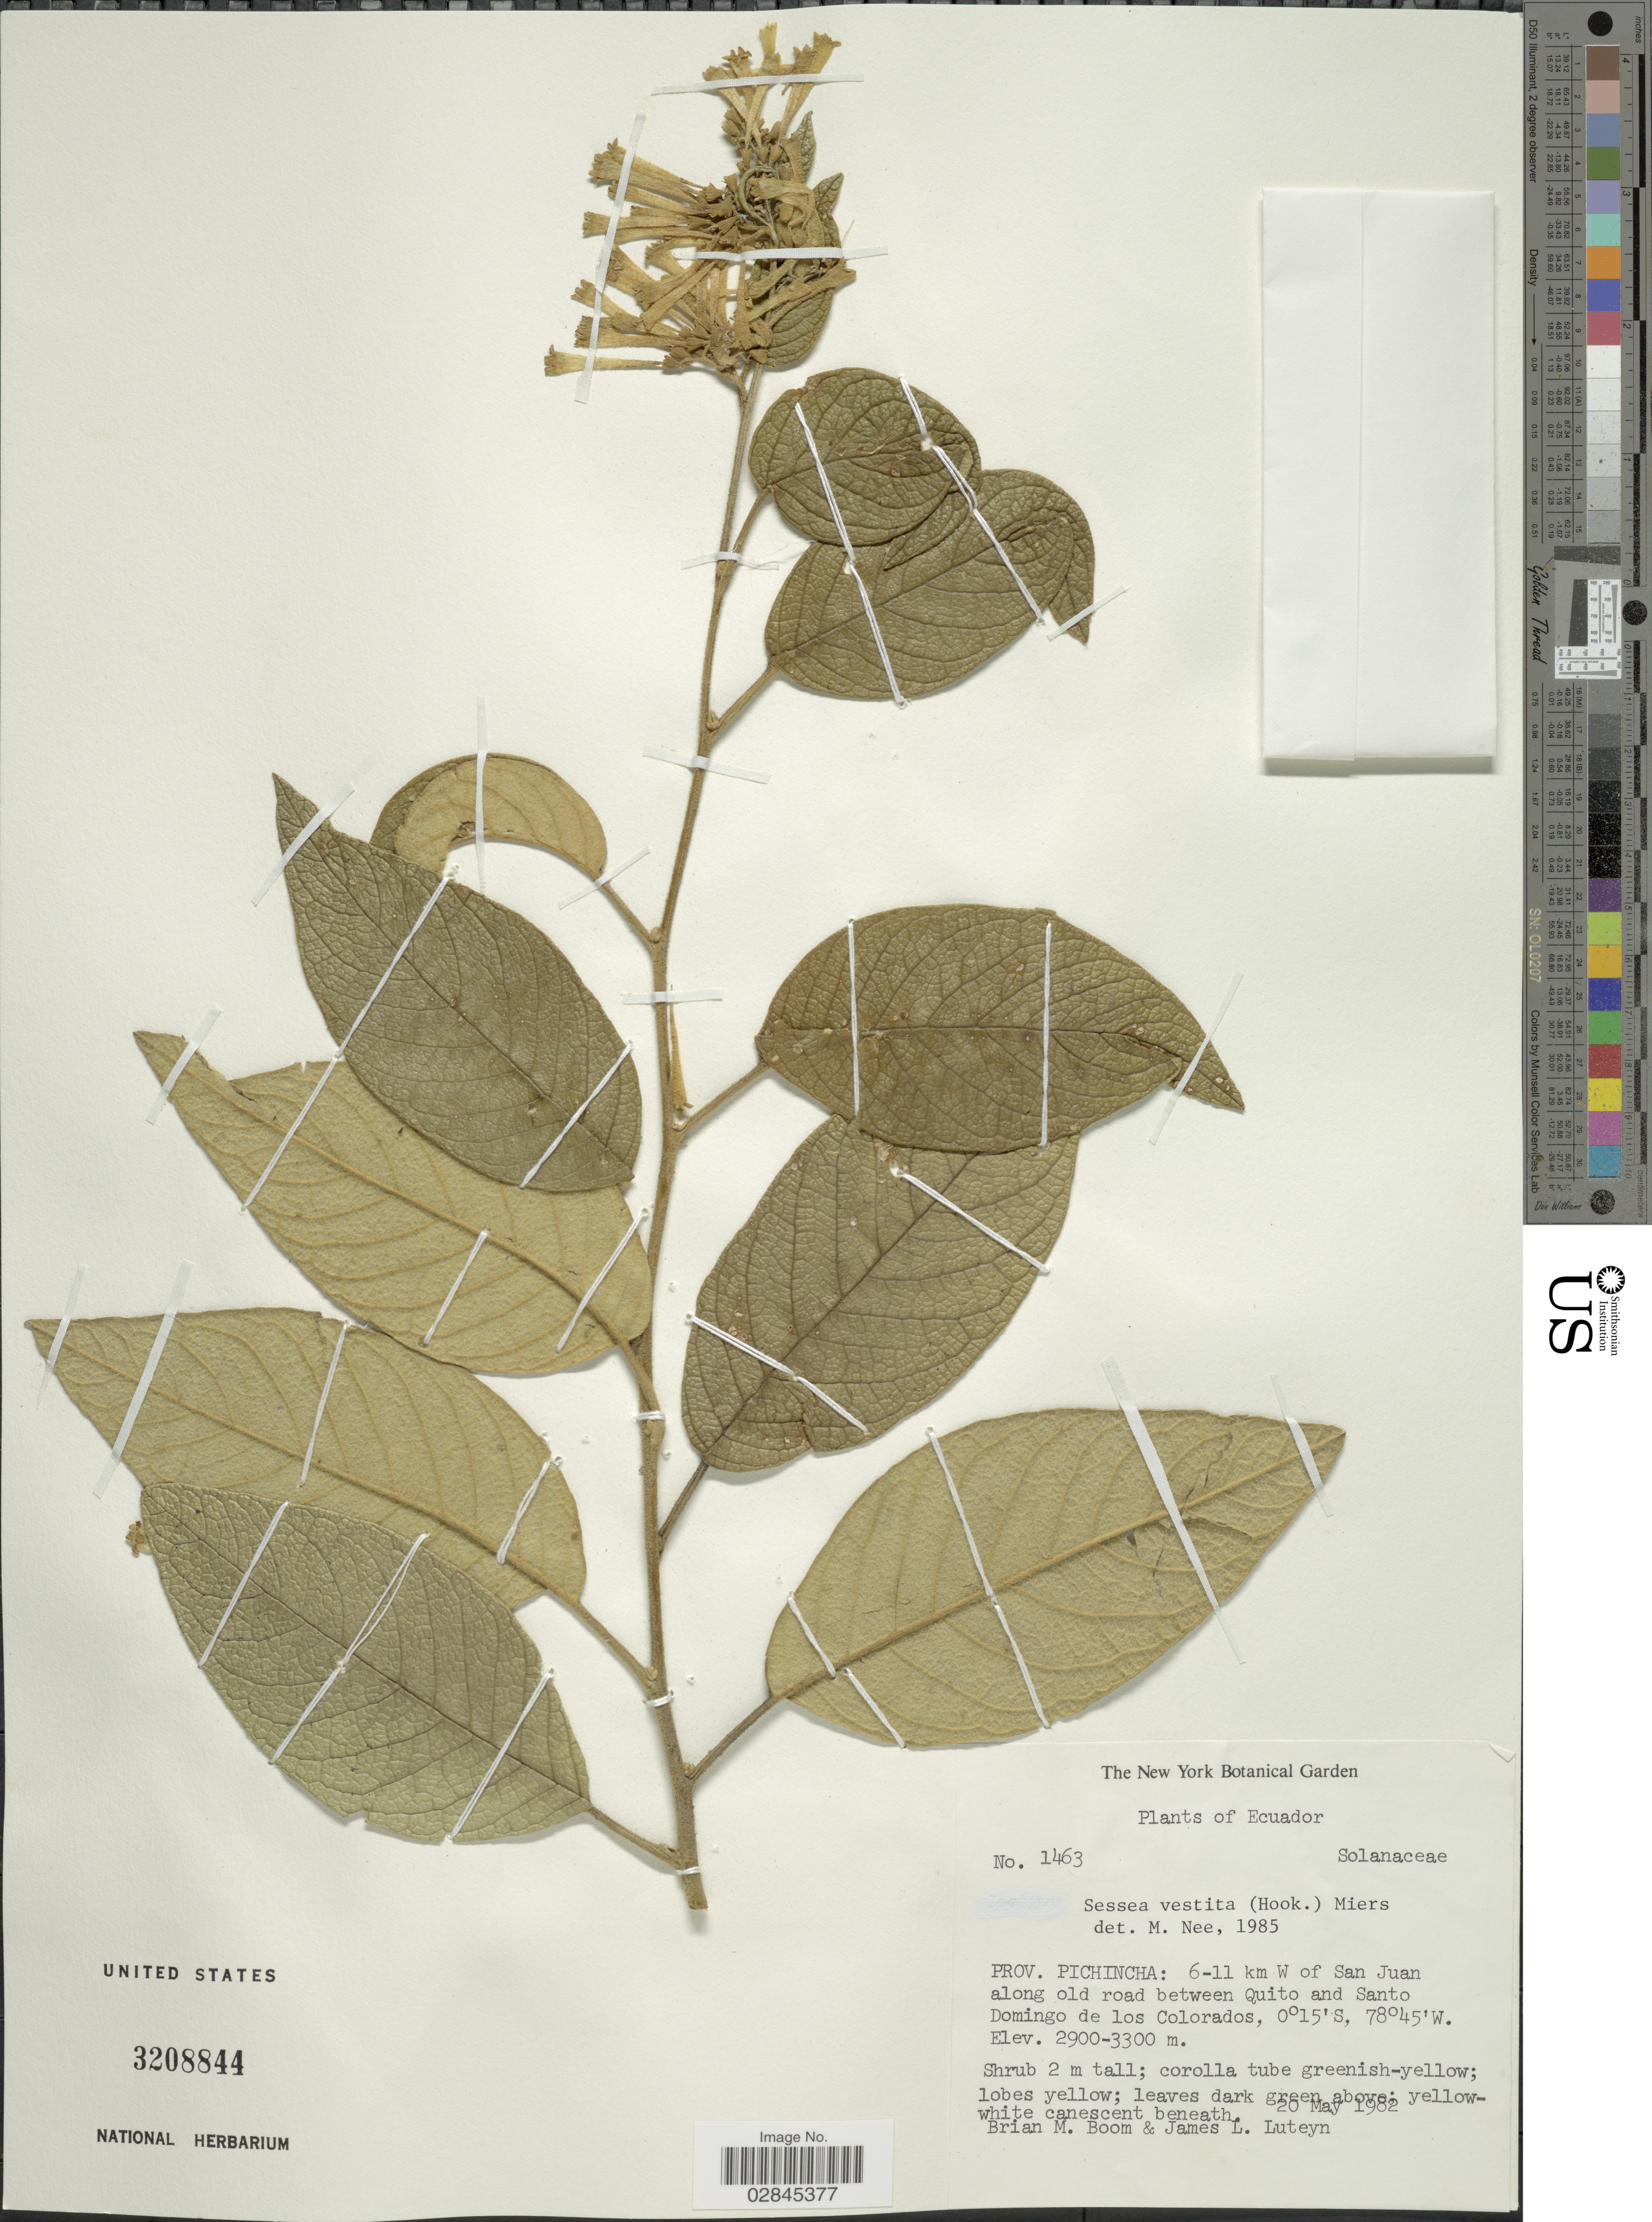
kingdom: Plantae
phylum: Tracheophyta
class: Magnoliopsida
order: Solanales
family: Solanaceae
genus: Cestrum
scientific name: Cestrum vestitum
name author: Hook.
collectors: B. M. Boom & J. L. Luteyn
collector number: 1463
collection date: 1982-05-20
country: Ecuador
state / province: Pichincha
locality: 6-11 km W of San Juan along old road between Quito and Santo Domingo de los Colorados.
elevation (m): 2900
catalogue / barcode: US 3208844